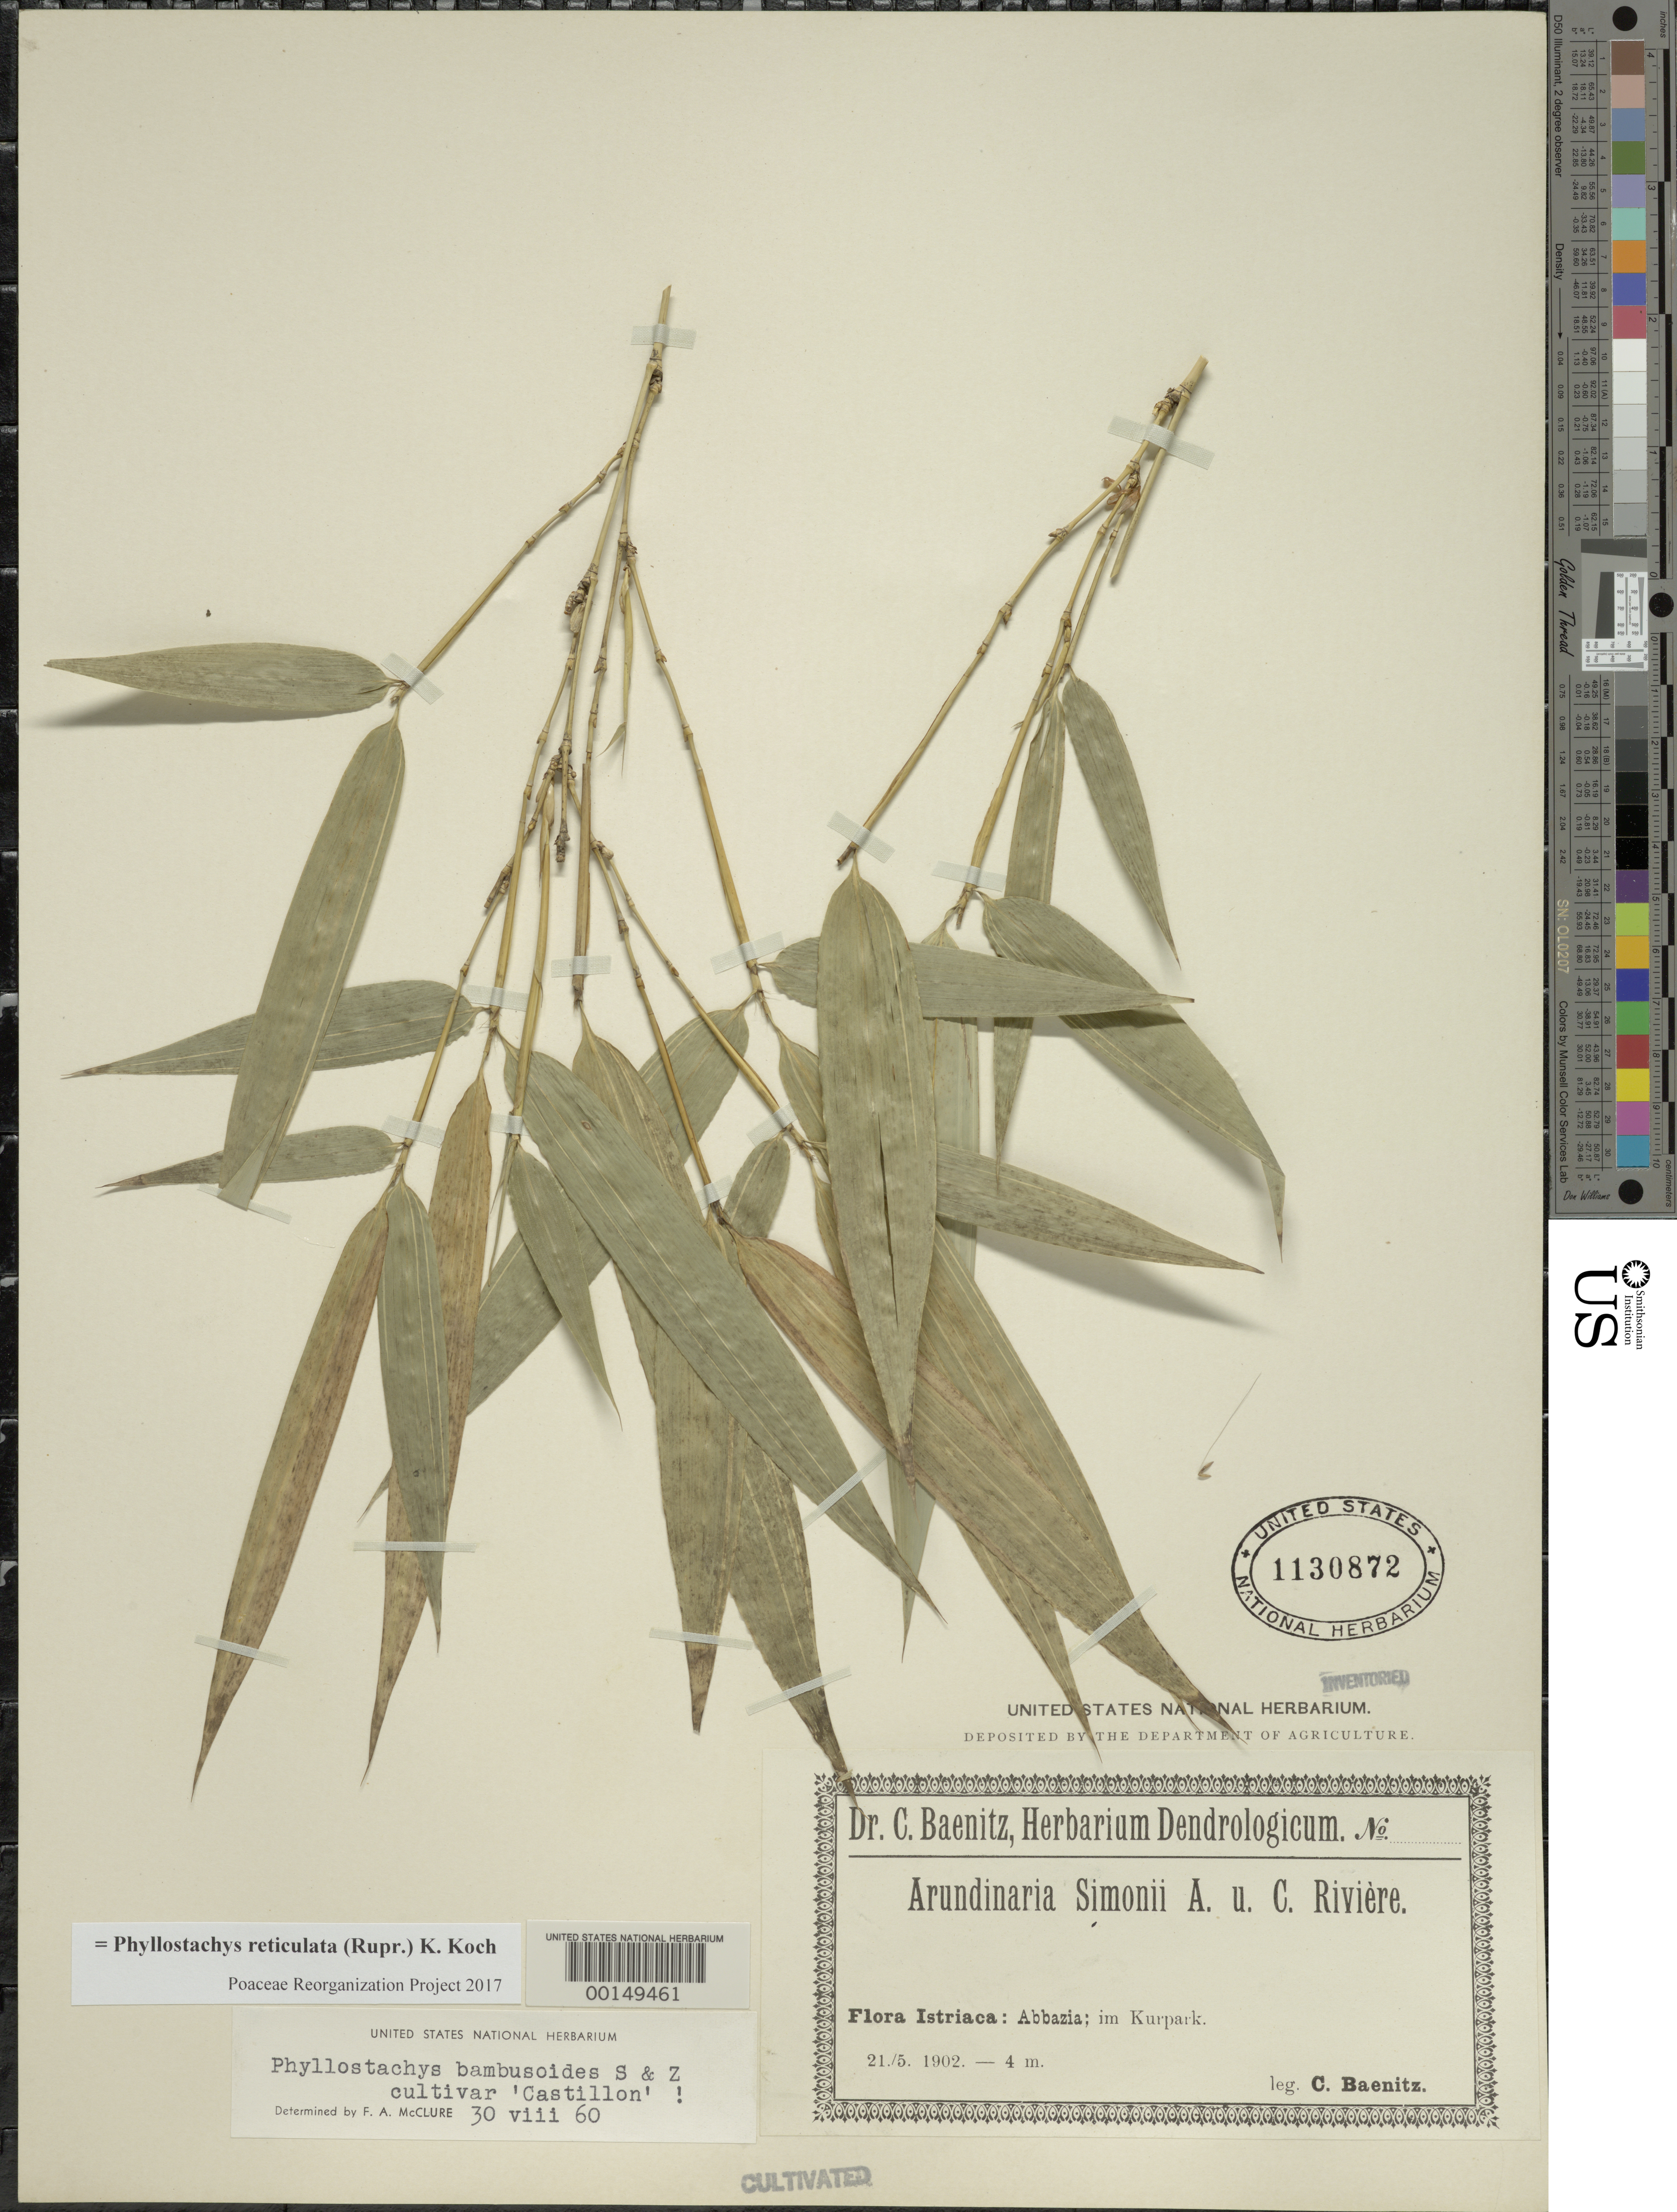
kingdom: Plantae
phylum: Tracheophyta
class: Liliopsida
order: Poales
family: Poaceae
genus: Phyllostachys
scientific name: Phyllostachys reticulata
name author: (Rupr.) K. Koch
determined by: Poaceae Reorganization Project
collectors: C. G. Baenitz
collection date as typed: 21 May 1902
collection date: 1902-05-21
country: Panama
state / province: Chiriquí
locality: Around San Felix.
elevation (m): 4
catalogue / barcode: US 1130872